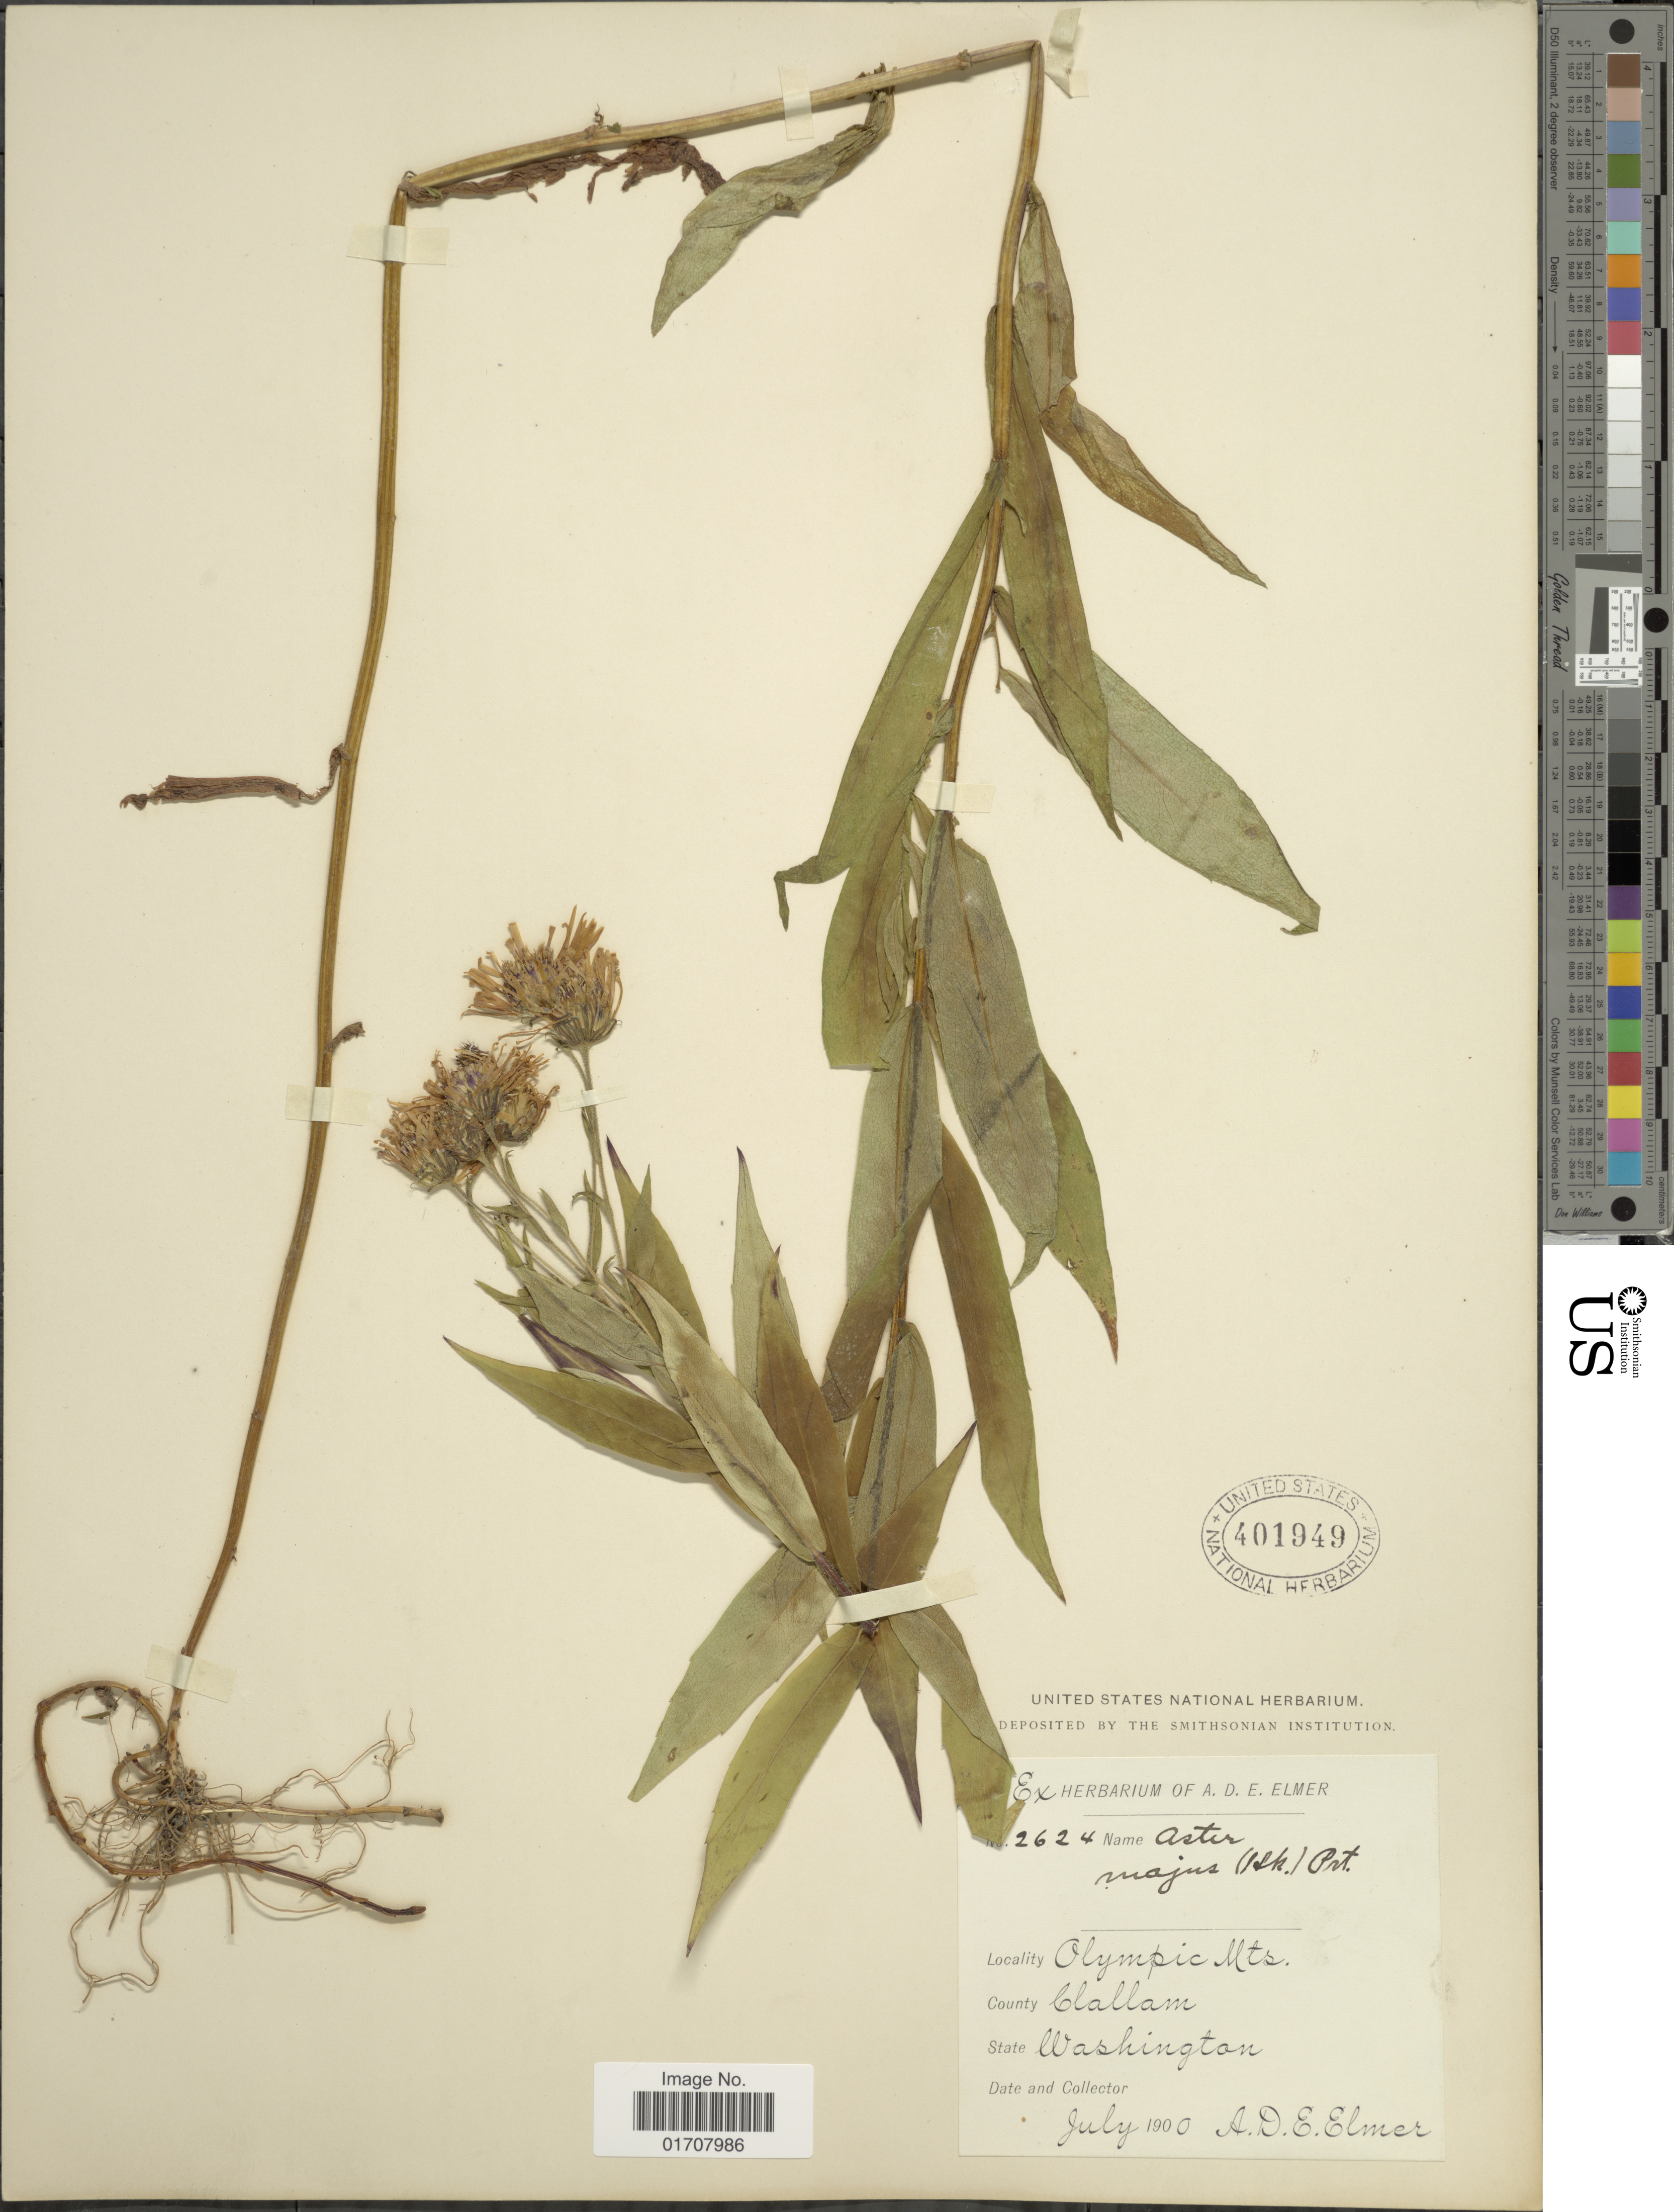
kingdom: Plantae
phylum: Tracheophyta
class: Magnoliopsida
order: Asterales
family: Asteraceae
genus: Canadanthus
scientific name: Canadanthus modestus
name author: (Lindl.) G.L. Nesom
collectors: A. D. E. Elmer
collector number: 2624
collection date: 1900-07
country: United States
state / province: Washington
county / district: Clallam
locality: Olympic Mts., Clallam County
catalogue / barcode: US 401949